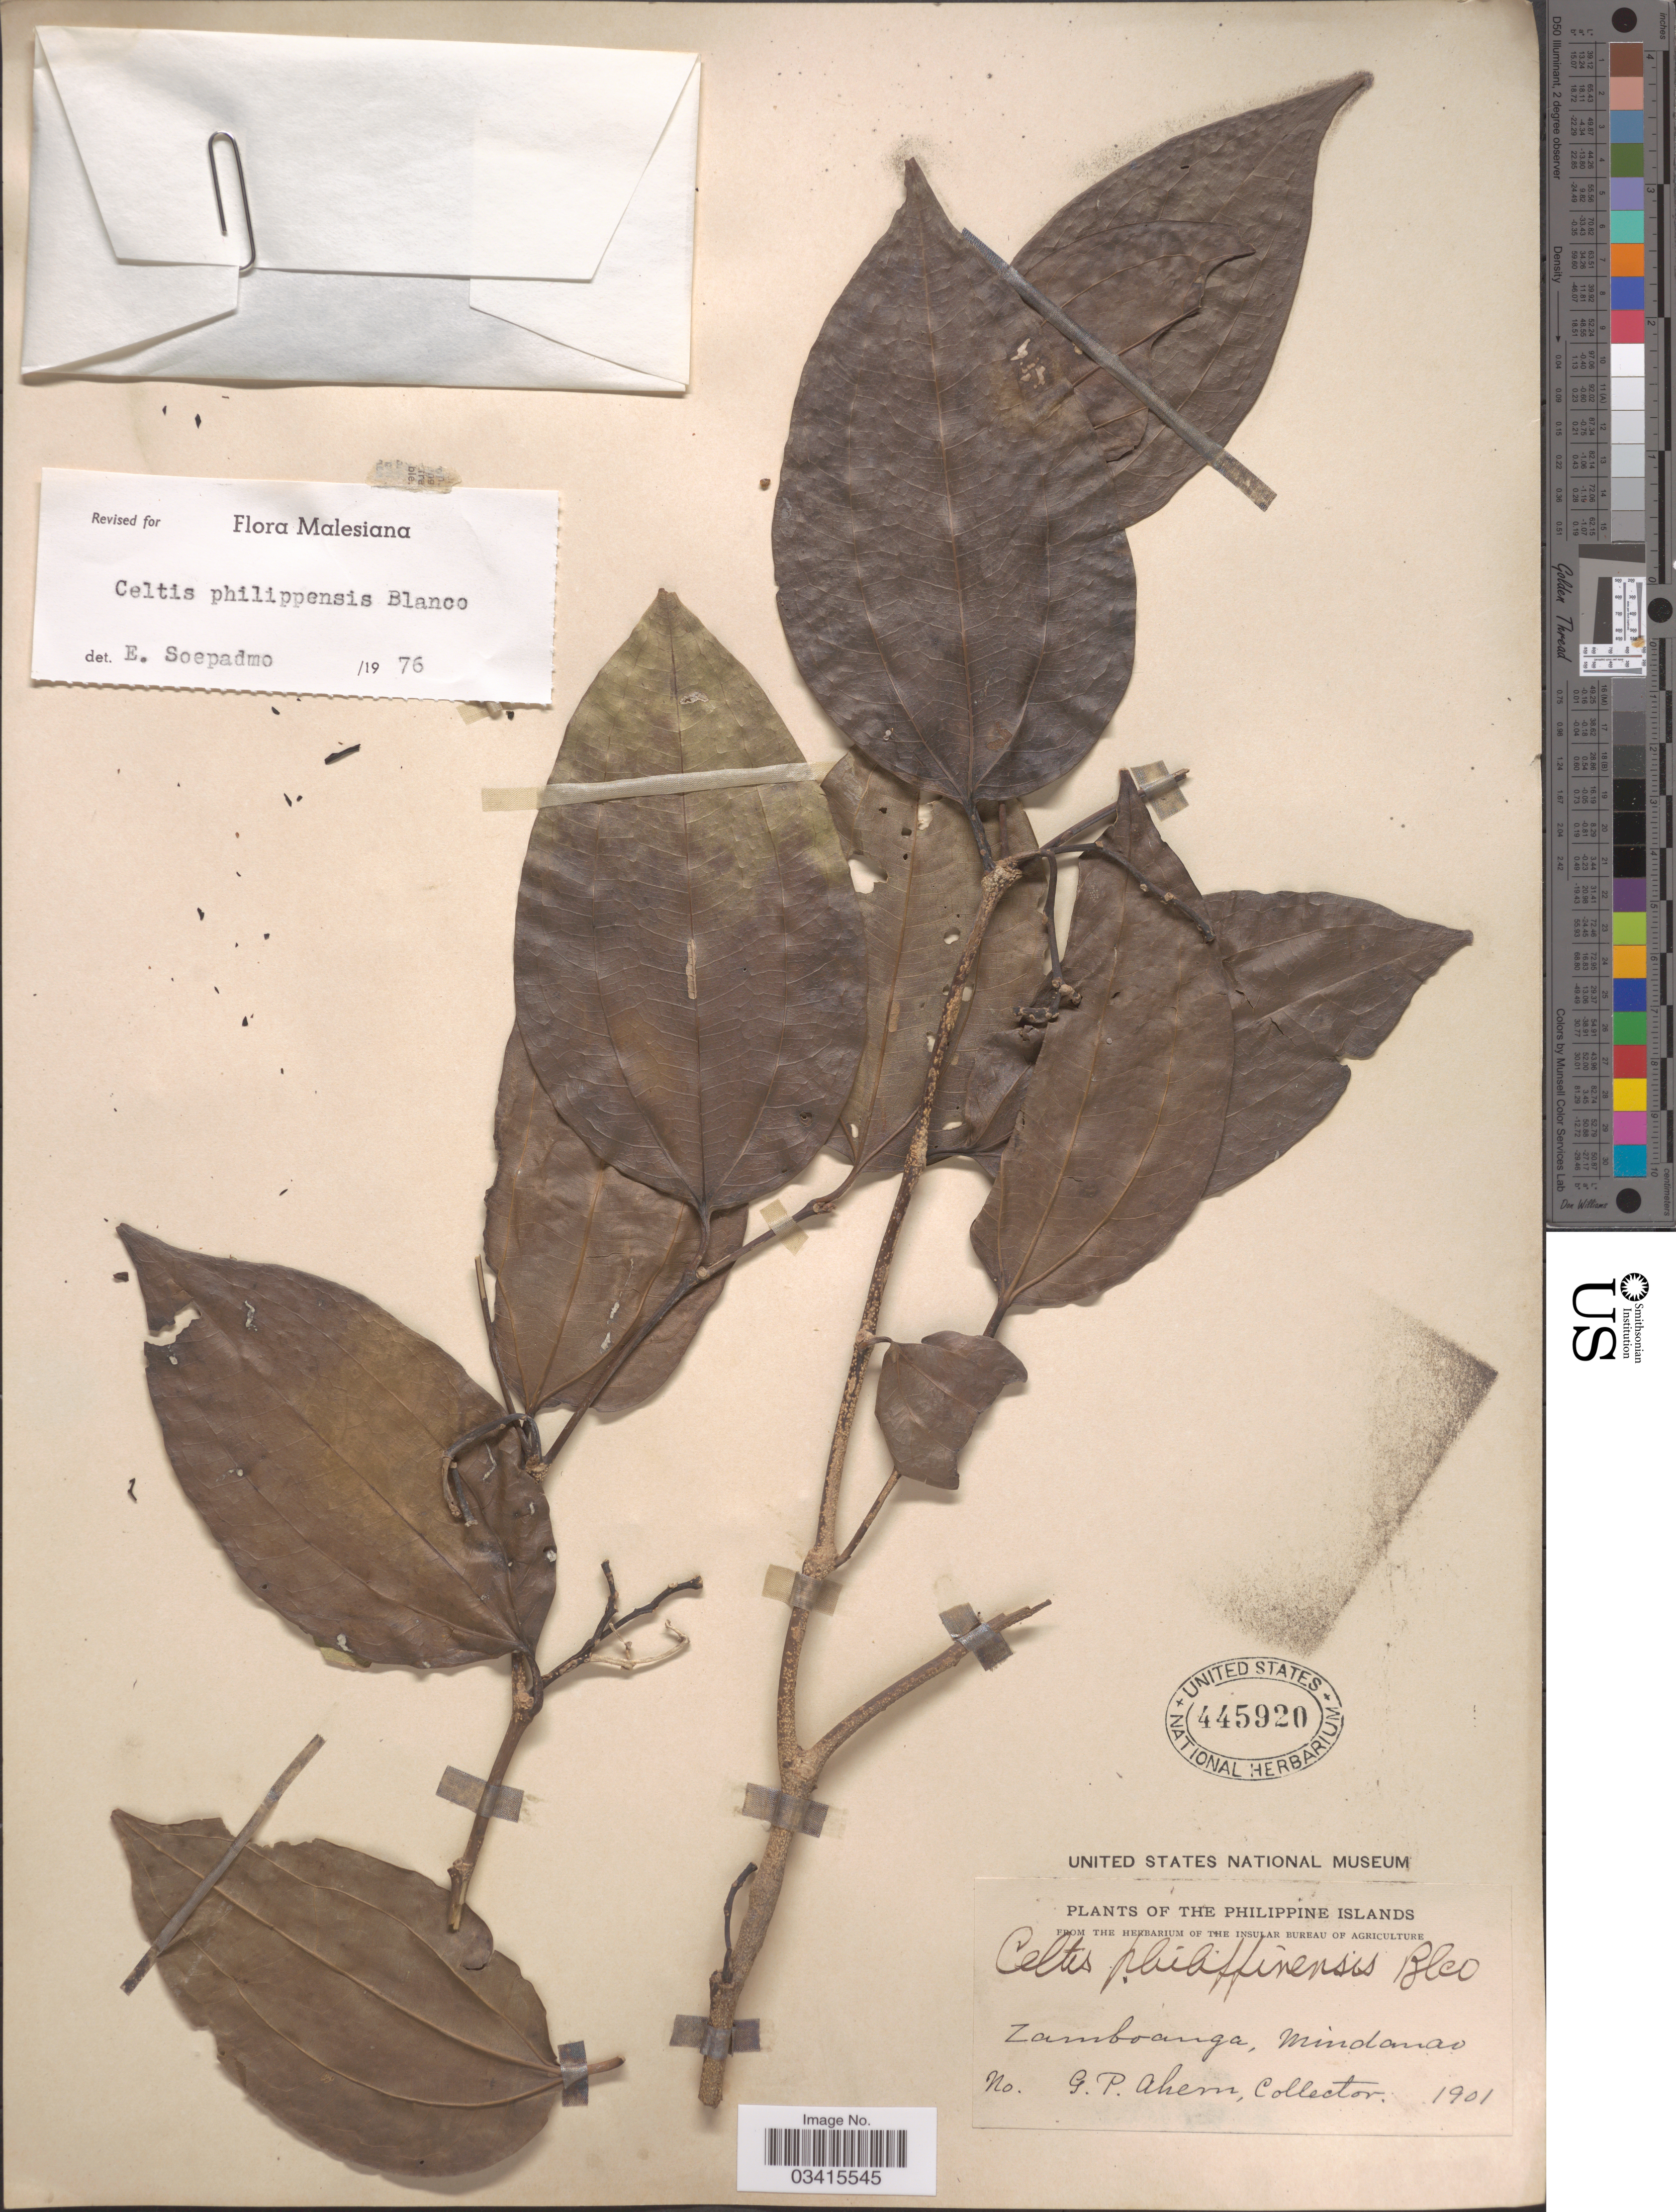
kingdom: Plantae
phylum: Tracheophyta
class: Magnoliopsida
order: Rosales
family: Cannabaceae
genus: Celtis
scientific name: Celtis philippensis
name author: Blanco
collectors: G. Ahern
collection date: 1901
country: Philippines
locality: Zamboanga, Mindanao.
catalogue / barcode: US 445920